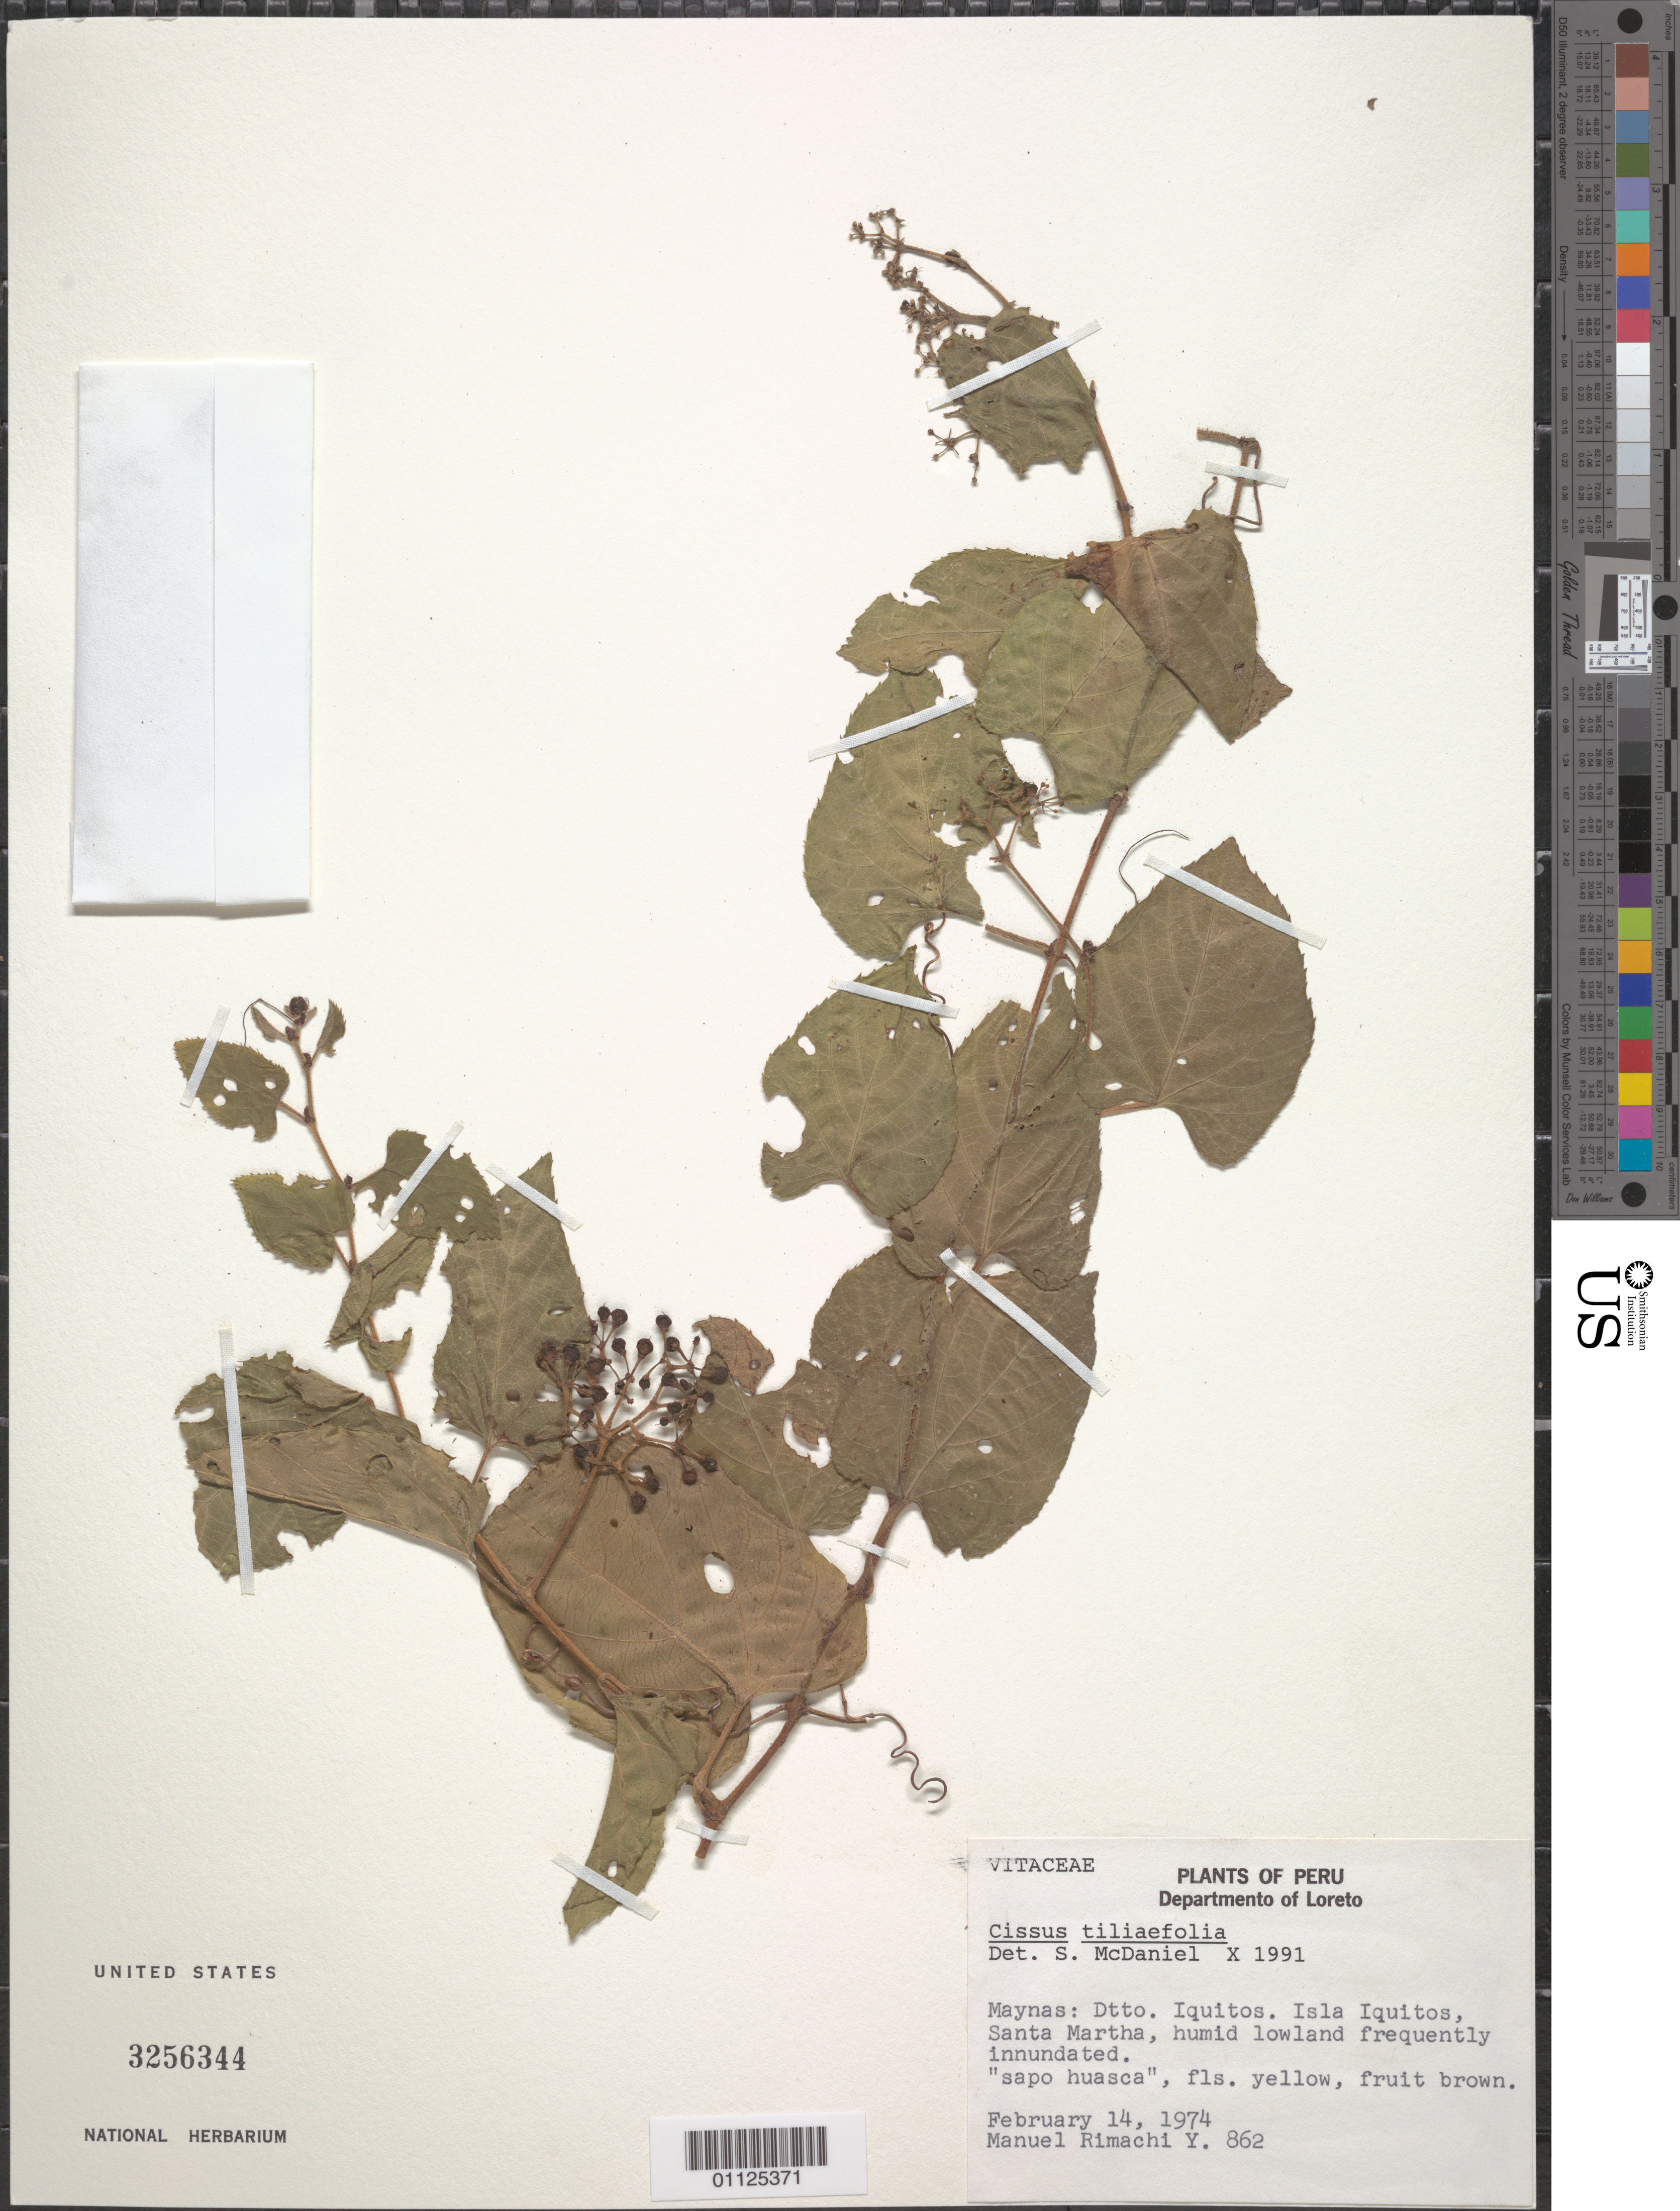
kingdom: Plantae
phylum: Tracheophyta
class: Magnoliopsida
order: Vitales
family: Vitaceae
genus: Cissus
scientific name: Cissus tiliifolia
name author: Planch.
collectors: M. Rimachi Y.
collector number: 862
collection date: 1974-02-14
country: Peru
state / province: Loreto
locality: Maynas: Dtto. Iquitos. Isla Iquitos, Santa Martha.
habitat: Humid lowland frequently innundated.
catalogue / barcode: US 3256344